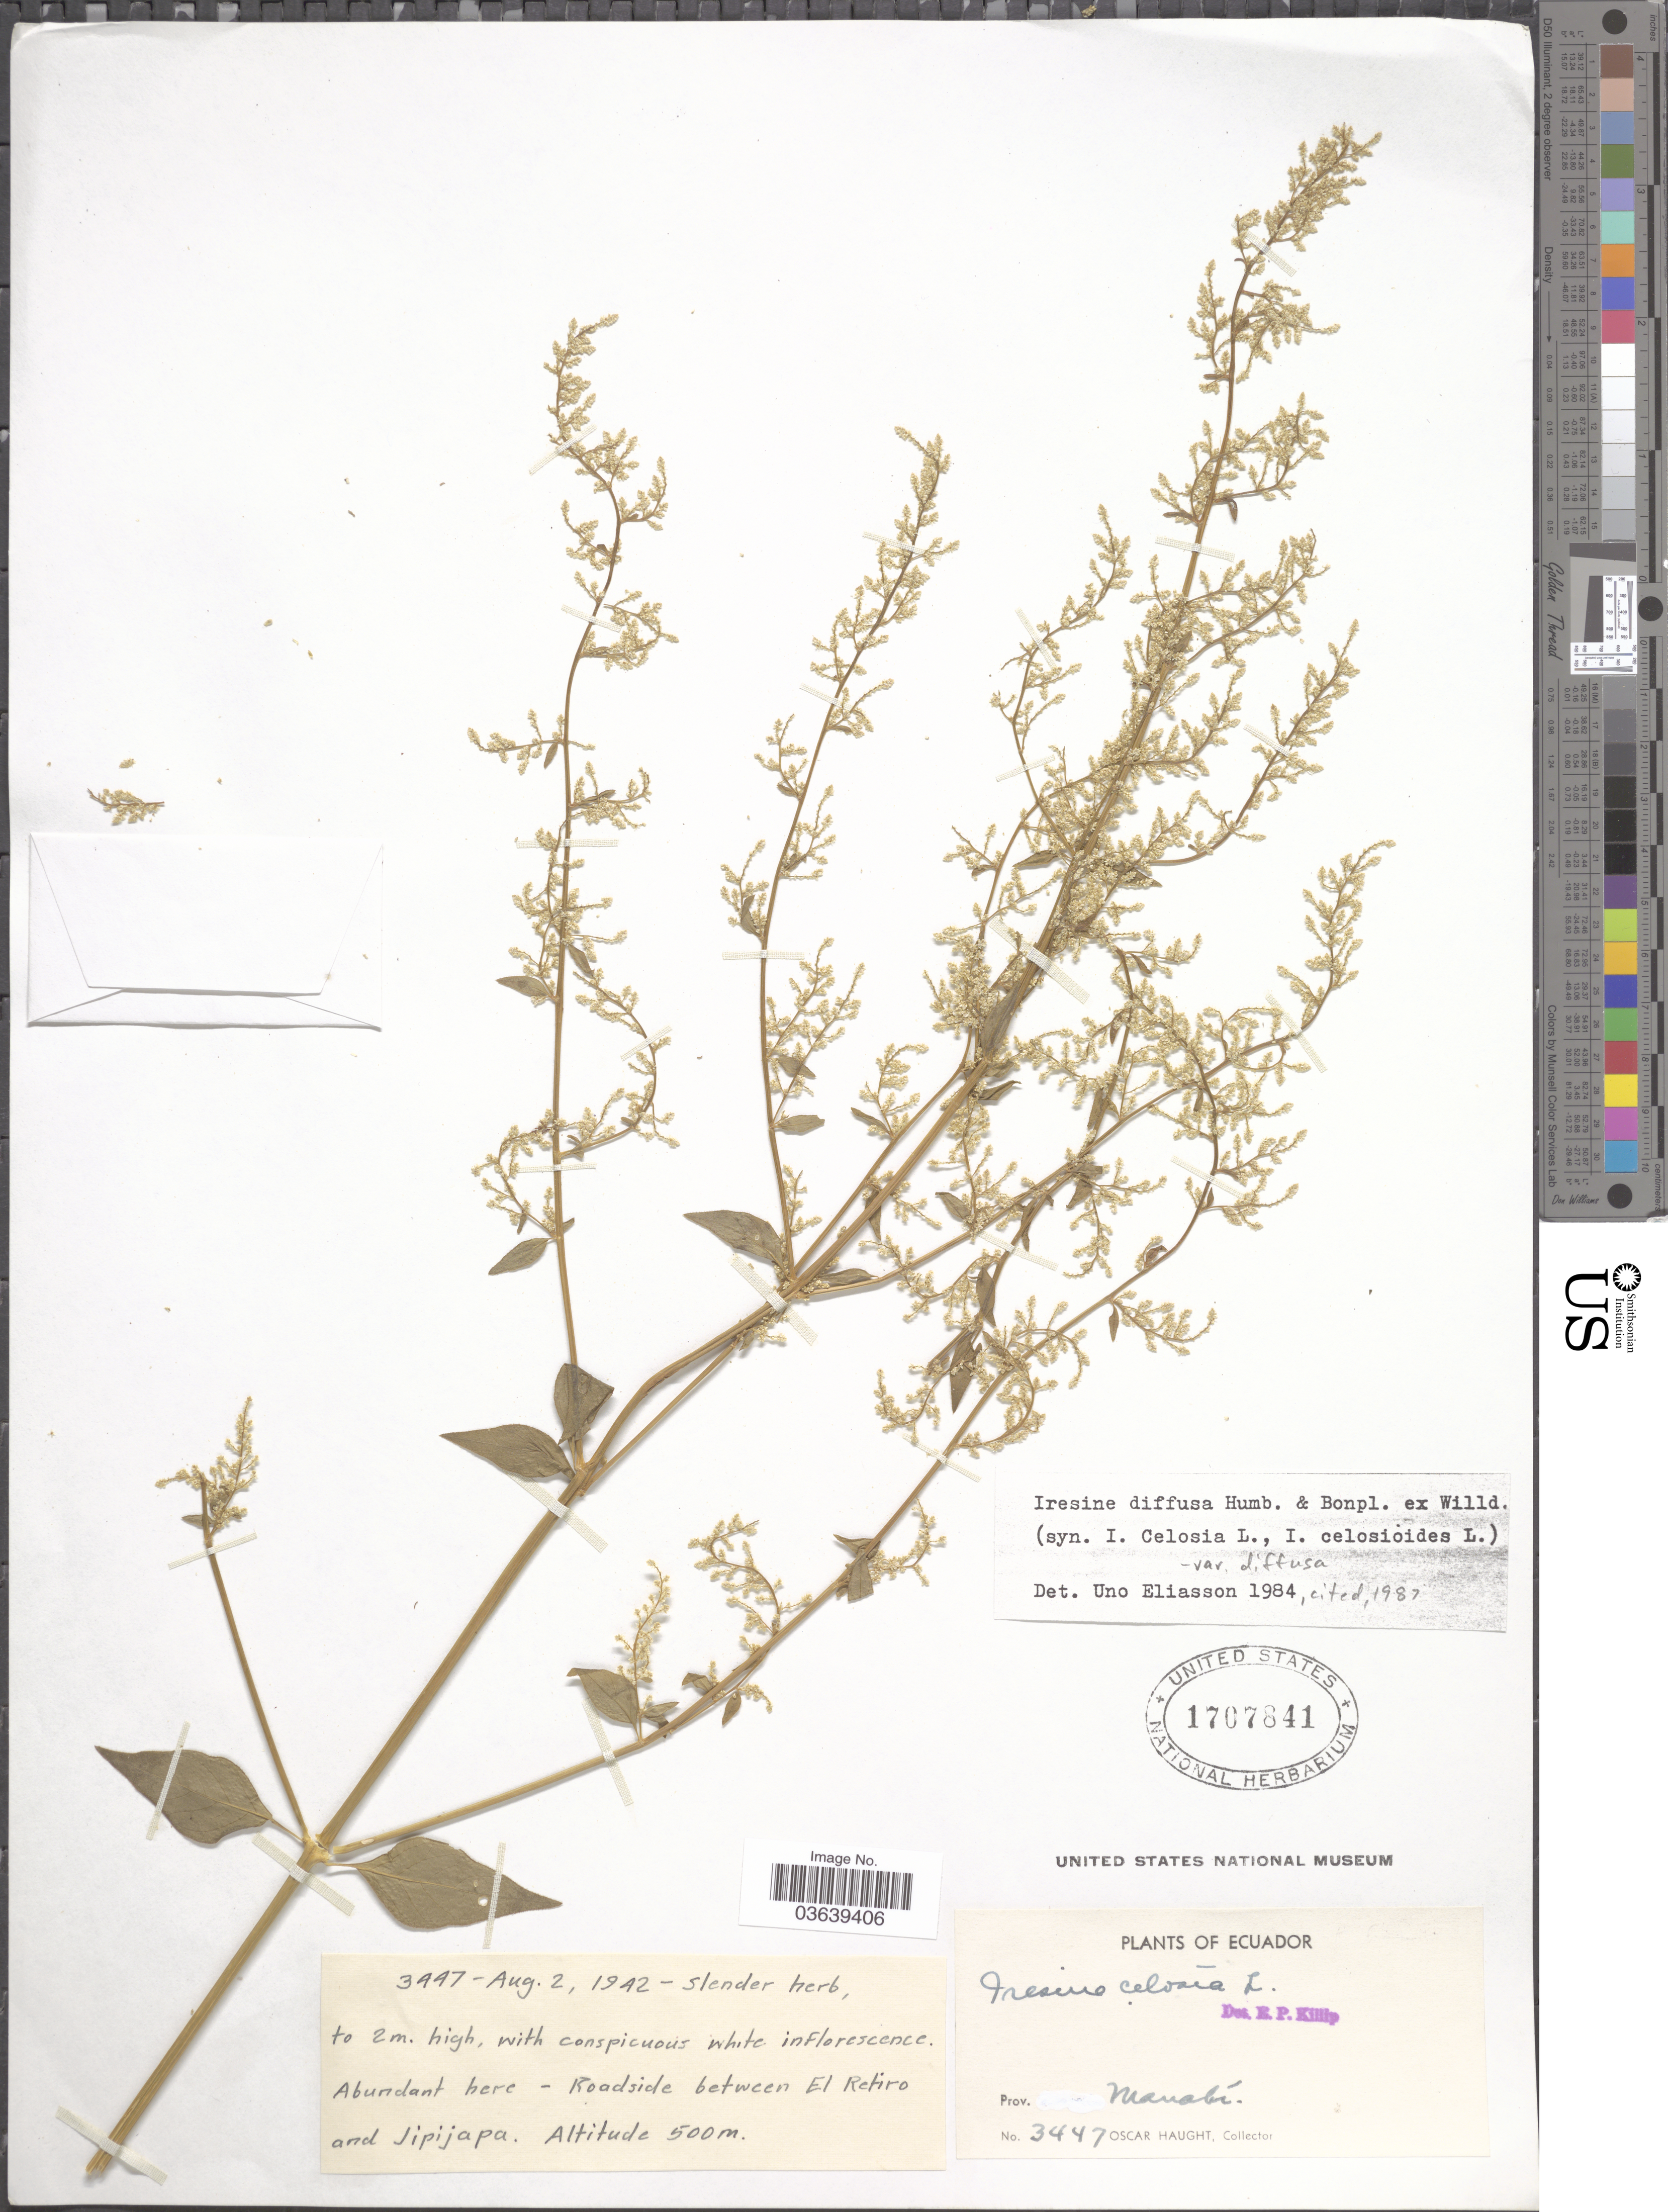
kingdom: Plantae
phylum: Tracheophyta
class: Magnoliopsida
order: Caryophyllales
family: Amaranthaceae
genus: Iresine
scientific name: Iresine diffusa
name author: Humb. & Bonpl. ex Willd.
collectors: O. L. Haught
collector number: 3447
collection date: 1942-08-02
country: Ecuador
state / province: Manabí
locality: Roadside between El Retiro and Jipijapa.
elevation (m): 500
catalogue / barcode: US 1707841